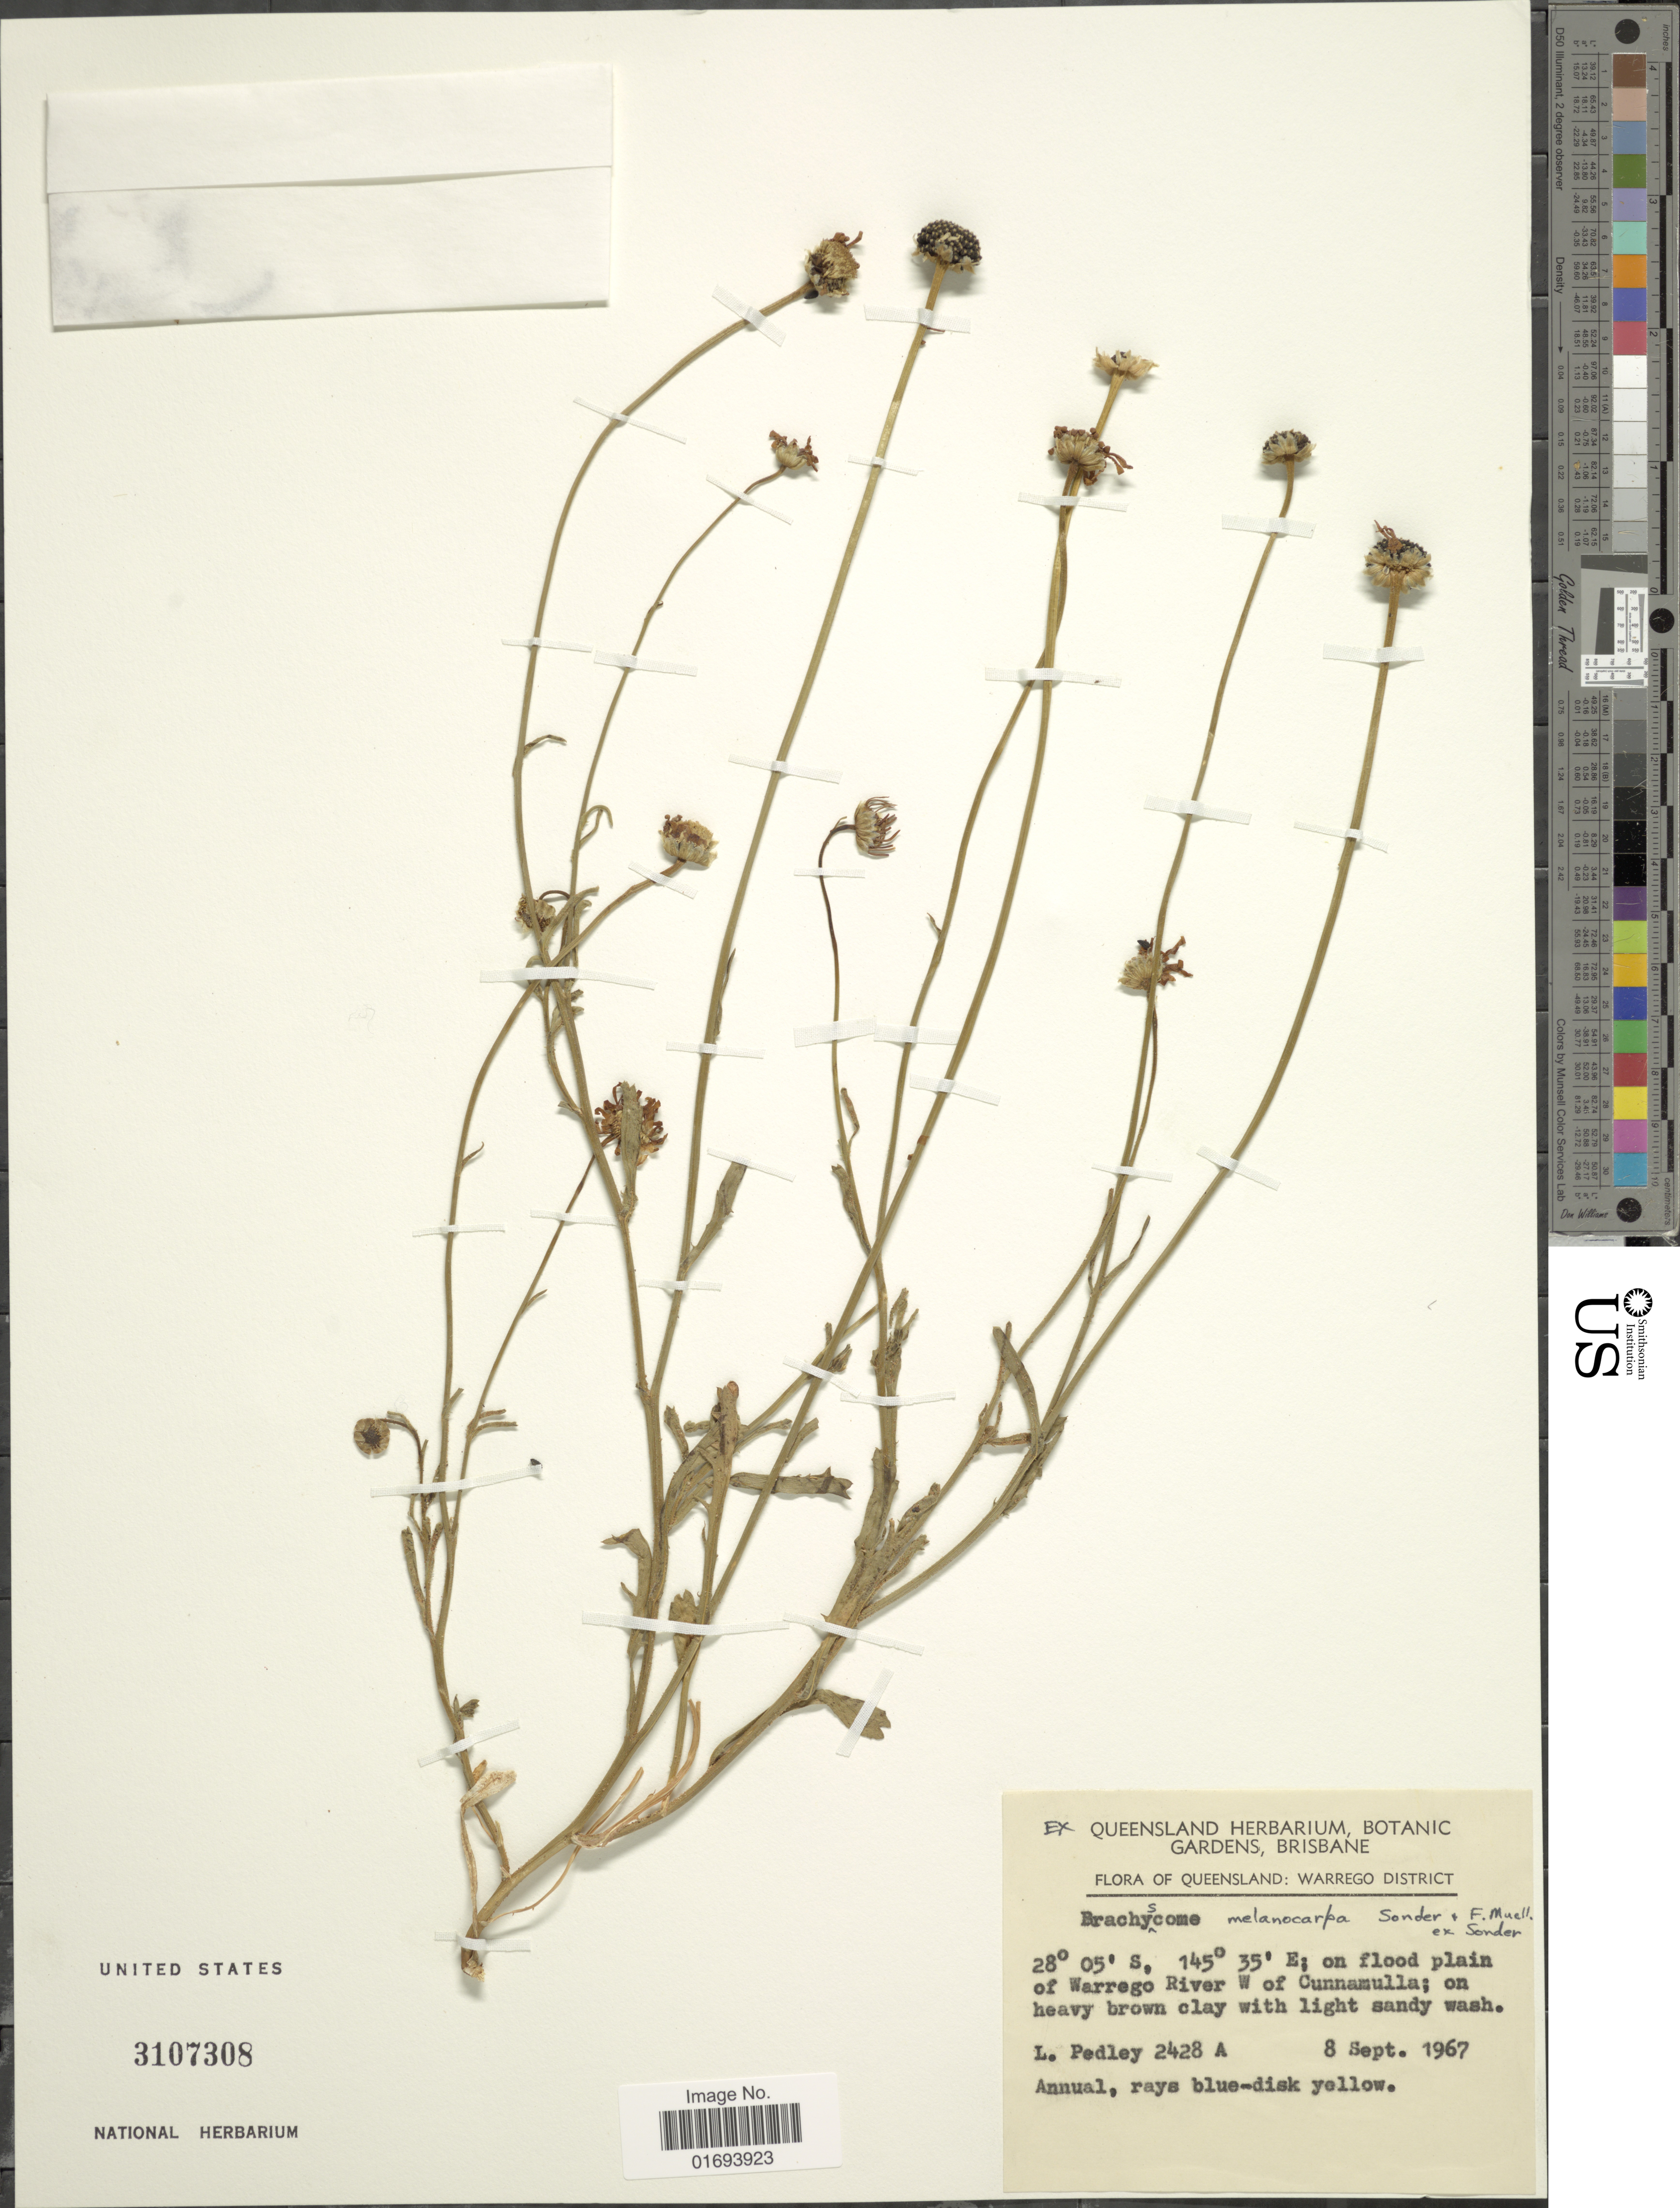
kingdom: Plantae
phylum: Tracheophyta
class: Magnoliopsida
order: Asterales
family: Asteraceae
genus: Brachyscome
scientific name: Brachyscome melanocarpa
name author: Sond. & F. Muell.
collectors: L. Pedley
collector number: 2428A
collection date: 1967-09-08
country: Australia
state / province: Queensland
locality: Queensland: Warrego District. on flood plain of Warrego River W of Cannamulla;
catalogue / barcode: US 3107308